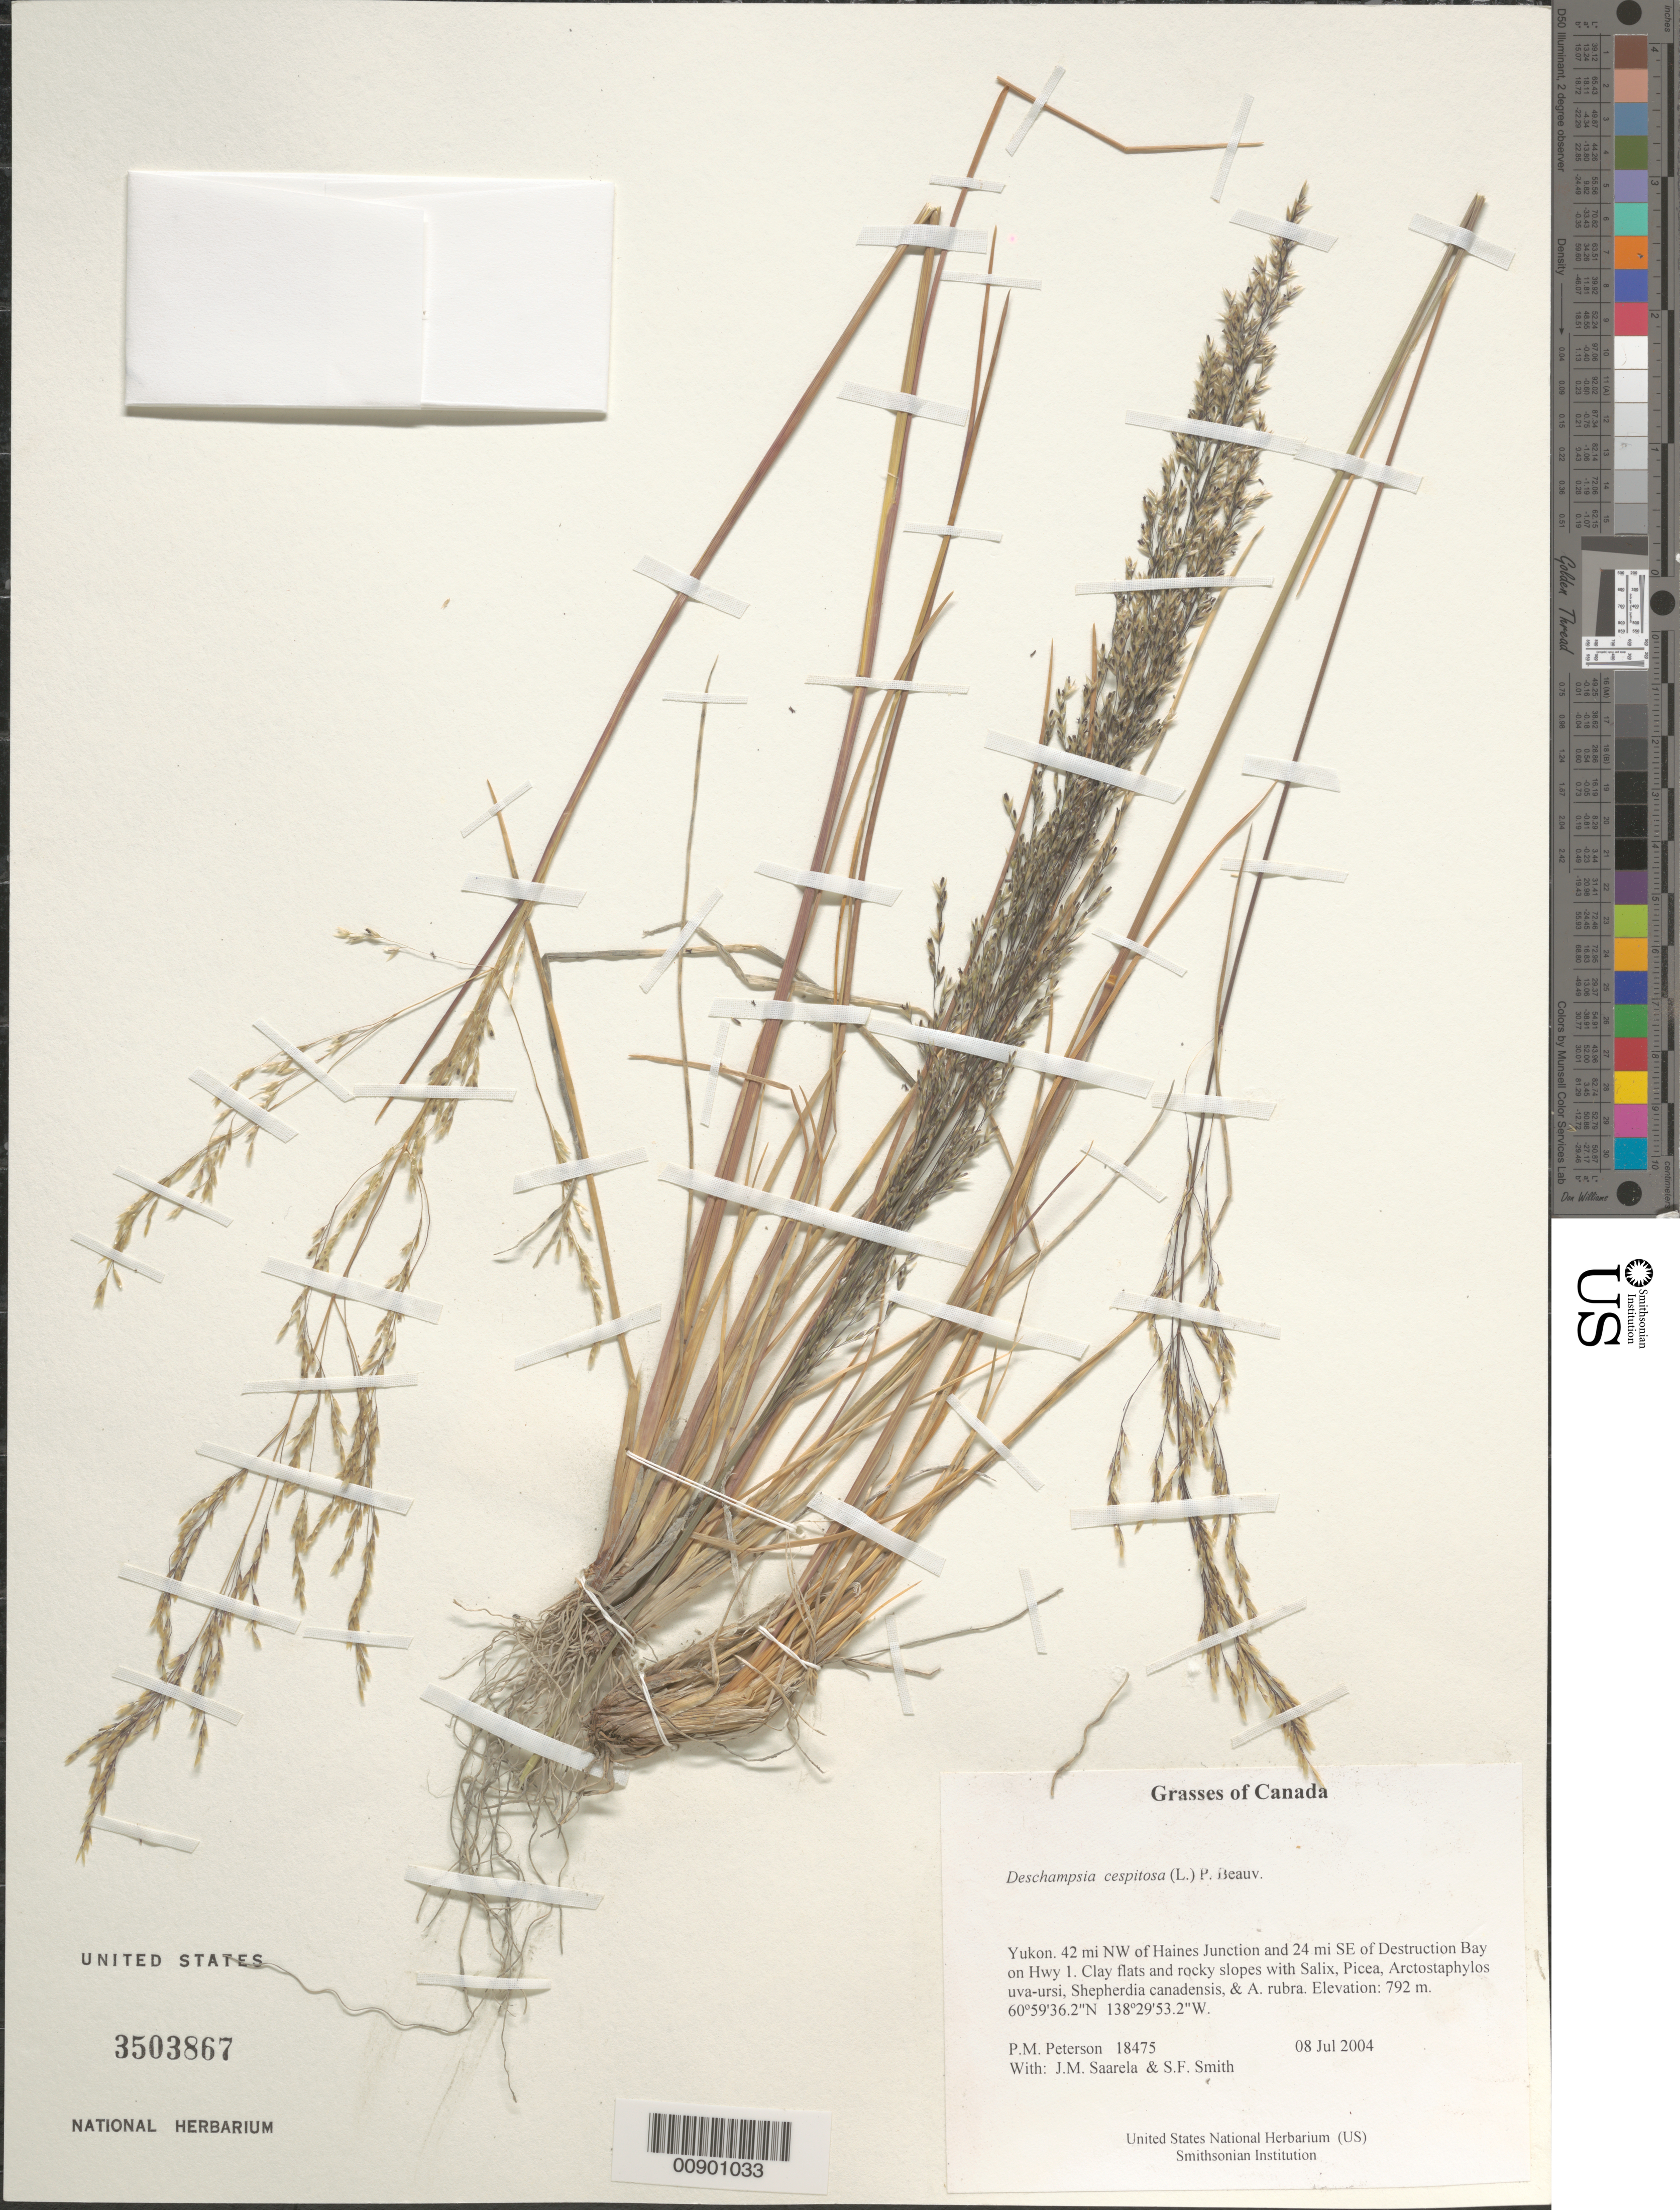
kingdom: Plantae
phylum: Tracheophyta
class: Liliopsida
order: Poales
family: Poaceae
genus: Deschampsia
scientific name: Deschampsia cespitosa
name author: (L.) P. Beauv.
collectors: P. M. Peterson, J. Saarela & S.F. Smith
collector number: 18475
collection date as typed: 08 Jul 2004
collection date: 2004-07-08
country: Canada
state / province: Yukon Territory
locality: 42 mi NW of Haines Junction and 24 mi SE of Destruction Bay on Hwy 1. Clay flats and rocky slopes with Salix, Picea, Arctostaphylos uva-ursi, Shepherdia canadensis, & A. rubra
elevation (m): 792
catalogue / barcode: US 3503867